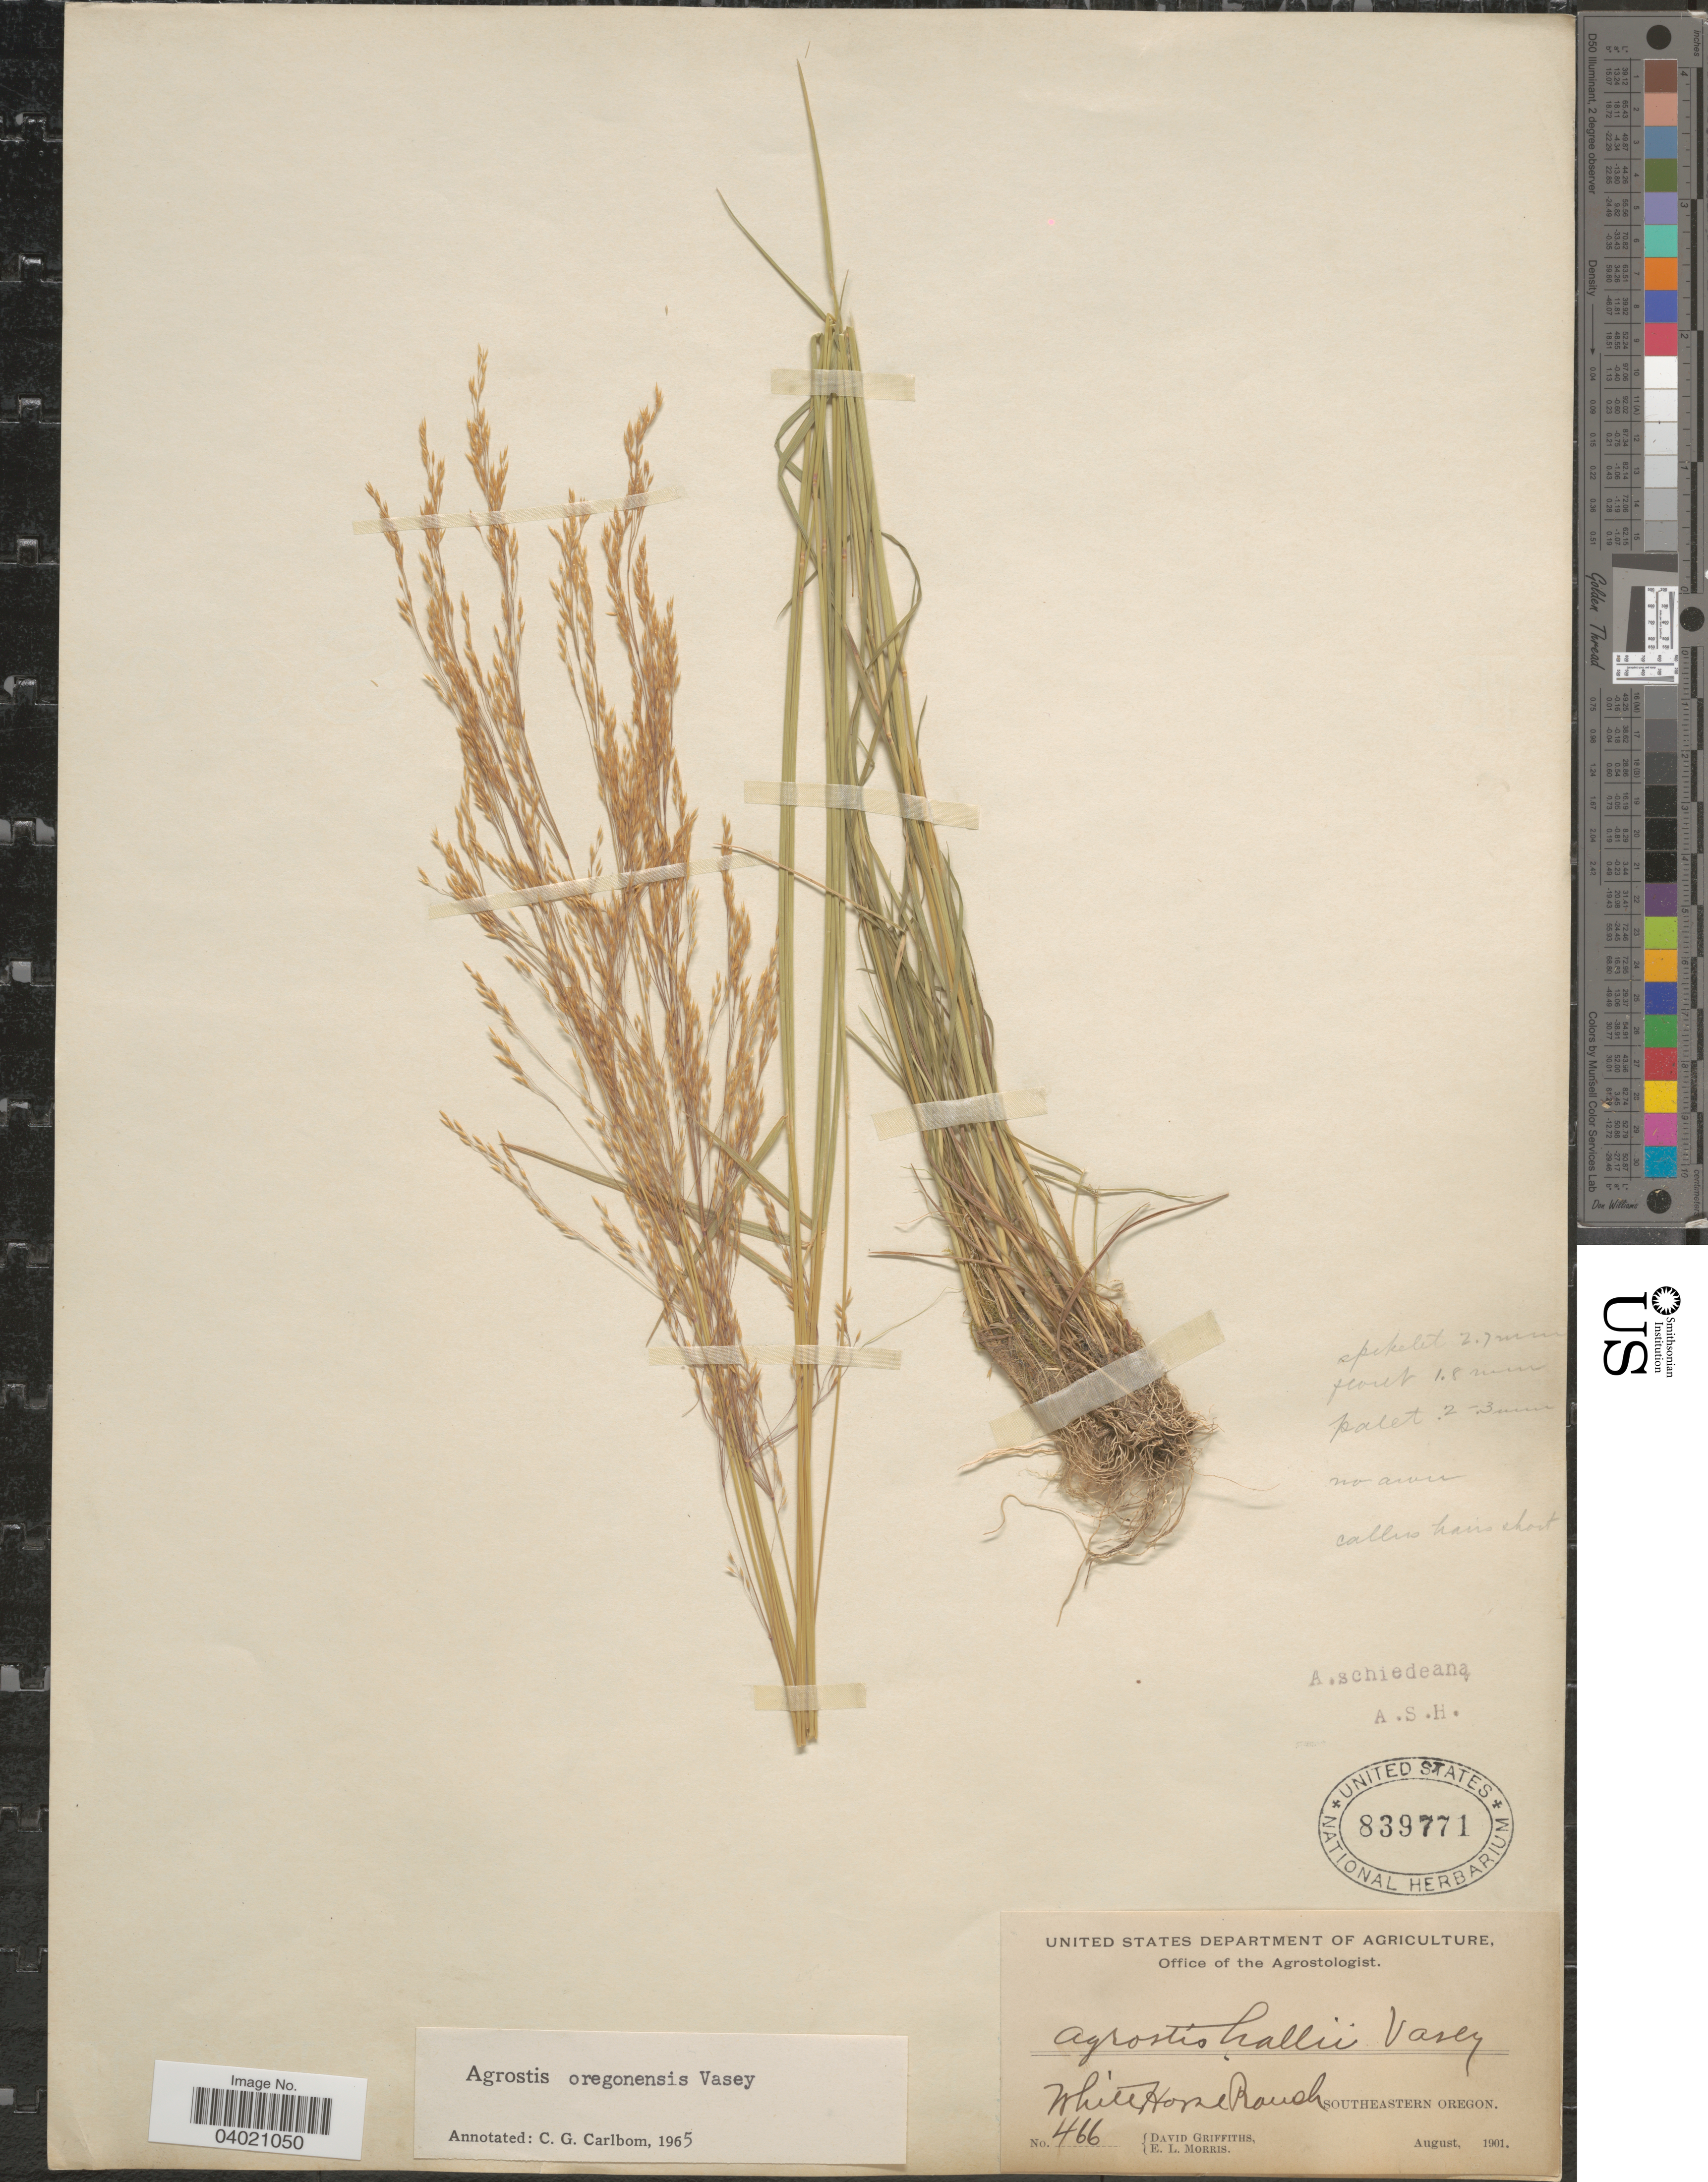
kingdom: Plantae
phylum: Tracheophyta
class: Liliopsida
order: Poales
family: Poaceae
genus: Agrostis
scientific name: Agrostis oregonensis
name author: Vasey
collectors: D. Griffiths & E. Morris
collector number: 466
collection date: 1901-08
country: United States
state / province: Oregon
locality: White Horse Ranch. Southeastern Oregon.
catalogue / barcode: US 839771